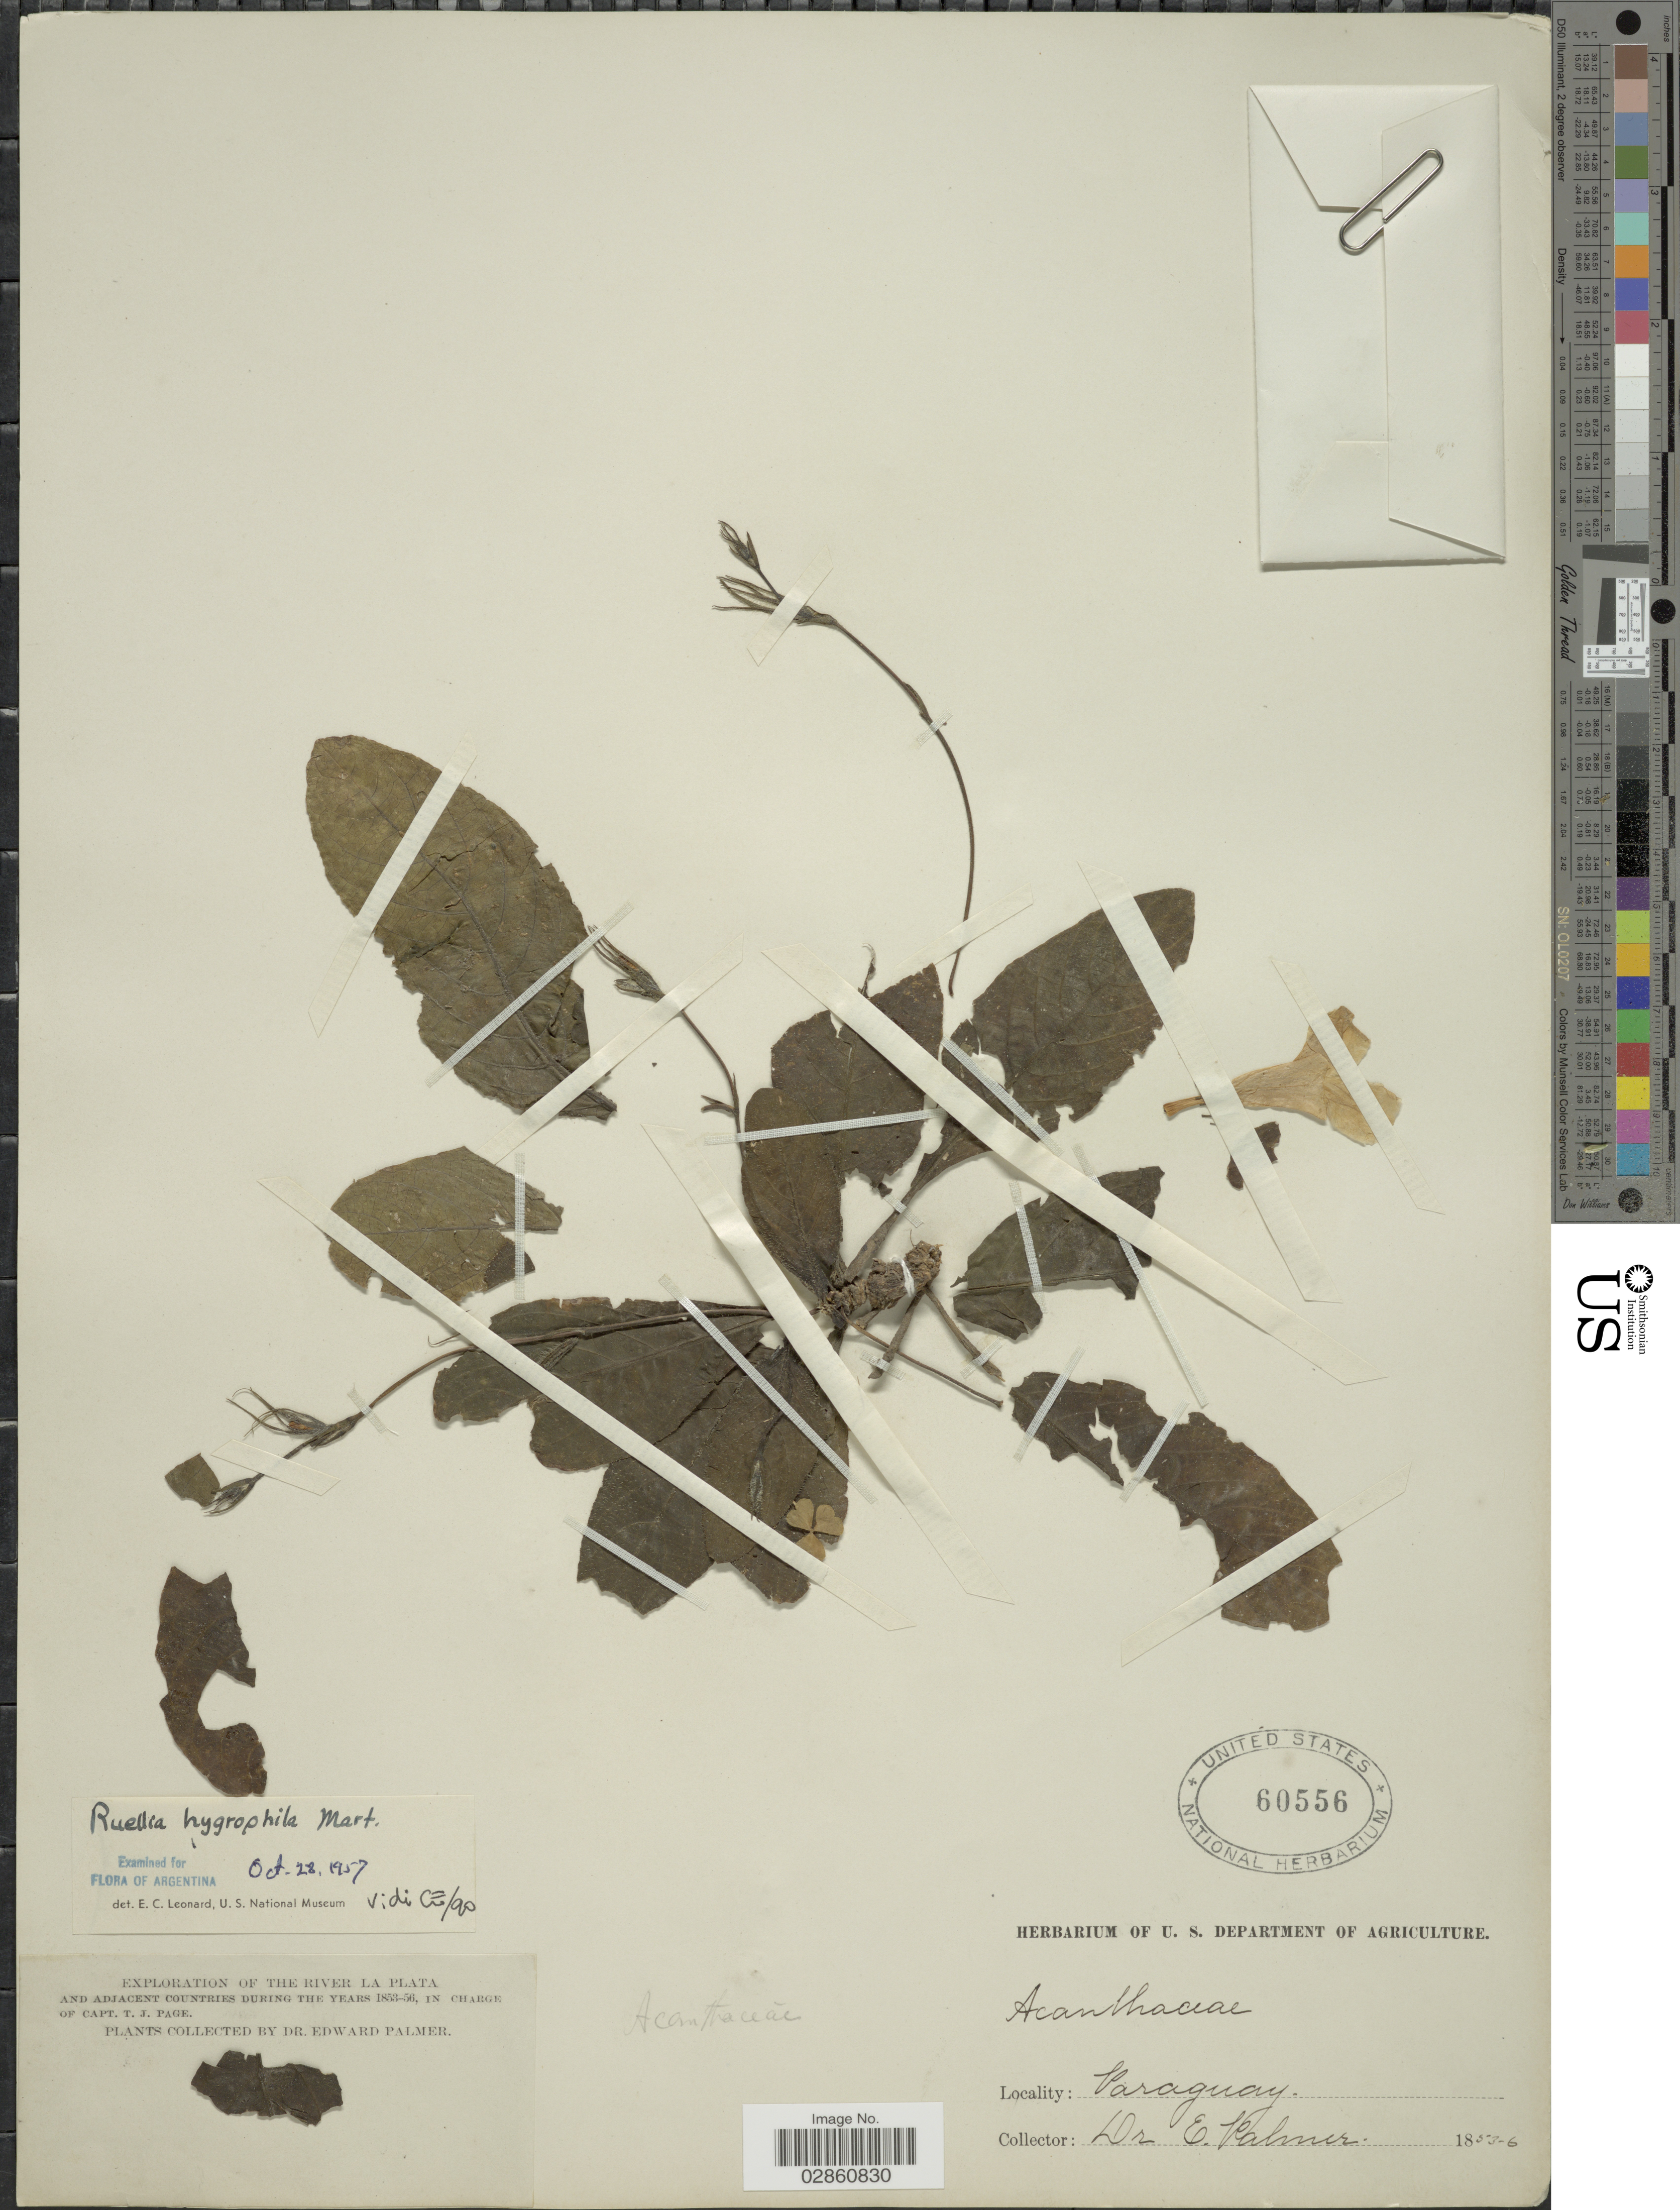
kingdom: Plantae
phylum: Tracheophyta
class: Magnoliopsida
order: Lamiales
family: Acanthaceae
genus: Ruellia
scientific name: Ruellia hygrophila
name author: Mart.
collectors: E. Palmer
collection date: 1853/1856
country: Paraguay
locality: River La Plata.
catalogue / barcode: US 60556